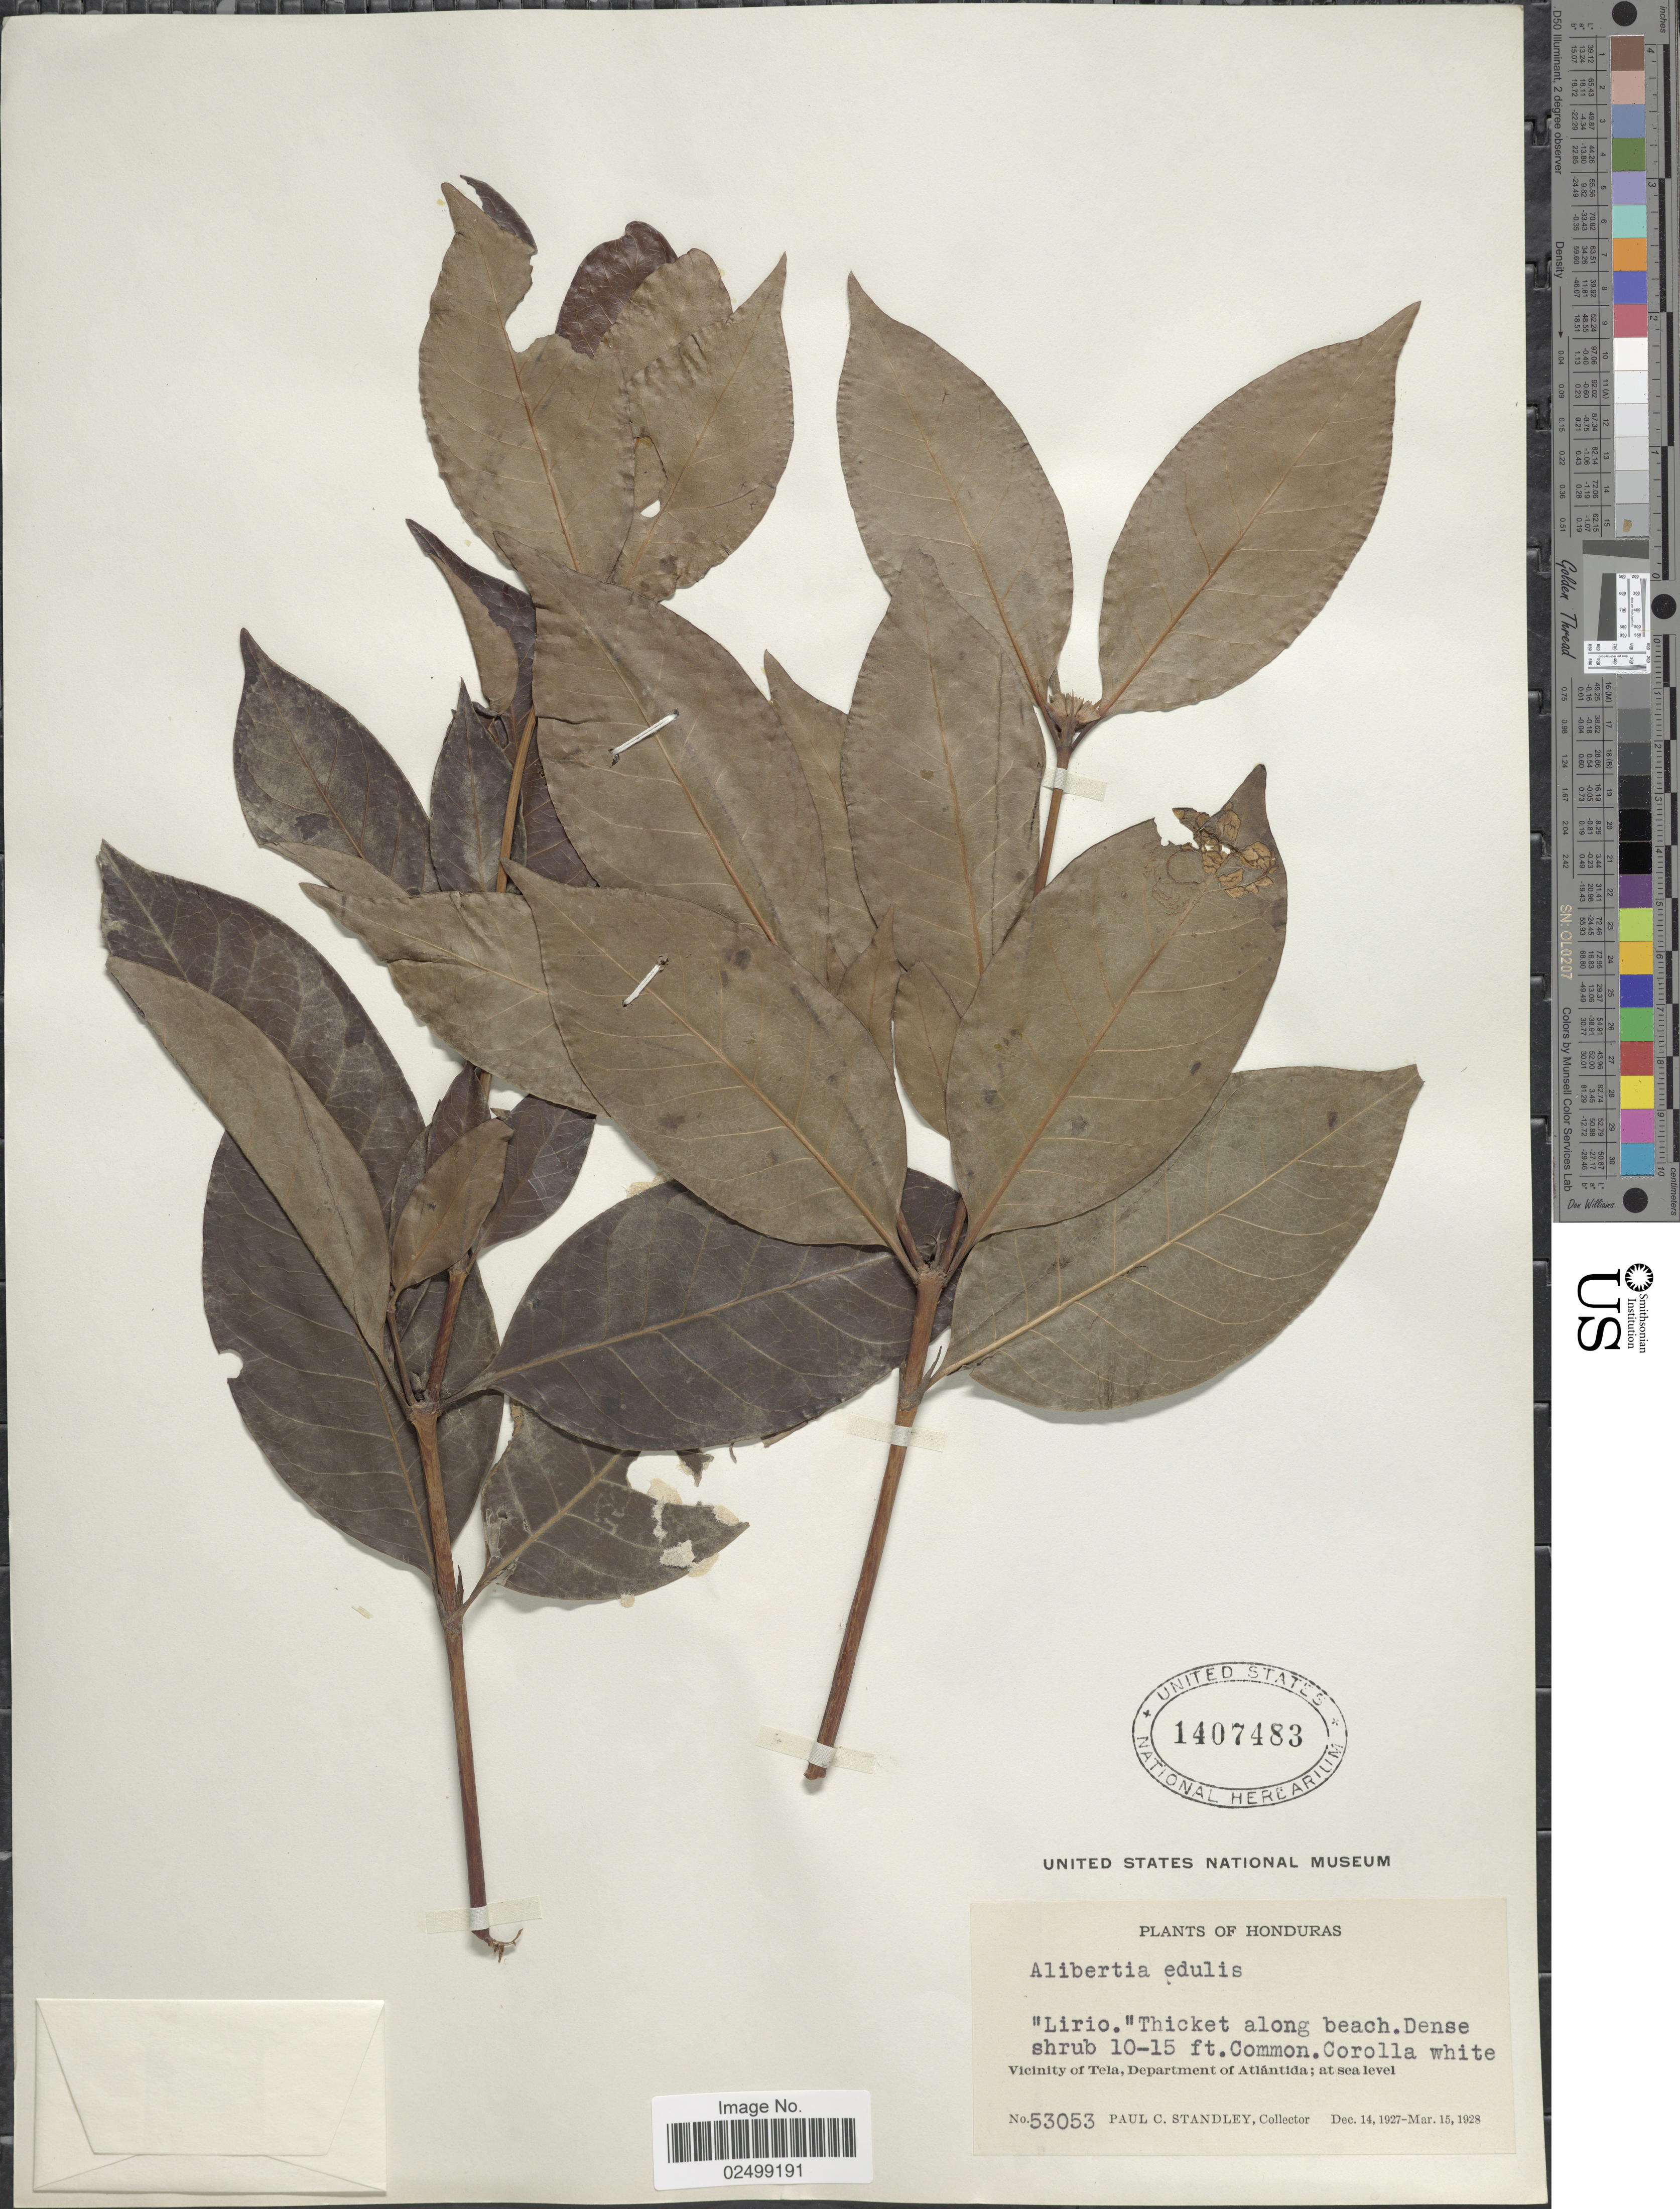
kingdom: Plantae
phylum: Tracheophyta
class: Magnoliopsida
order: Gentianales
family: Rubiaceae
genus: Alibertia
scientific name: Alibertia edulis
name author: (Rich.) A. Rich. ex DC.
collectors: P. C. Standley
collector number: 53053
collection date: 1927-12-14/1928-03-15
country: Honduras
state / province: Atlántida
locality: Thicket along beach, Vicinity of Tela, Department of Atlántida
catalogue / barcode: US 1407483